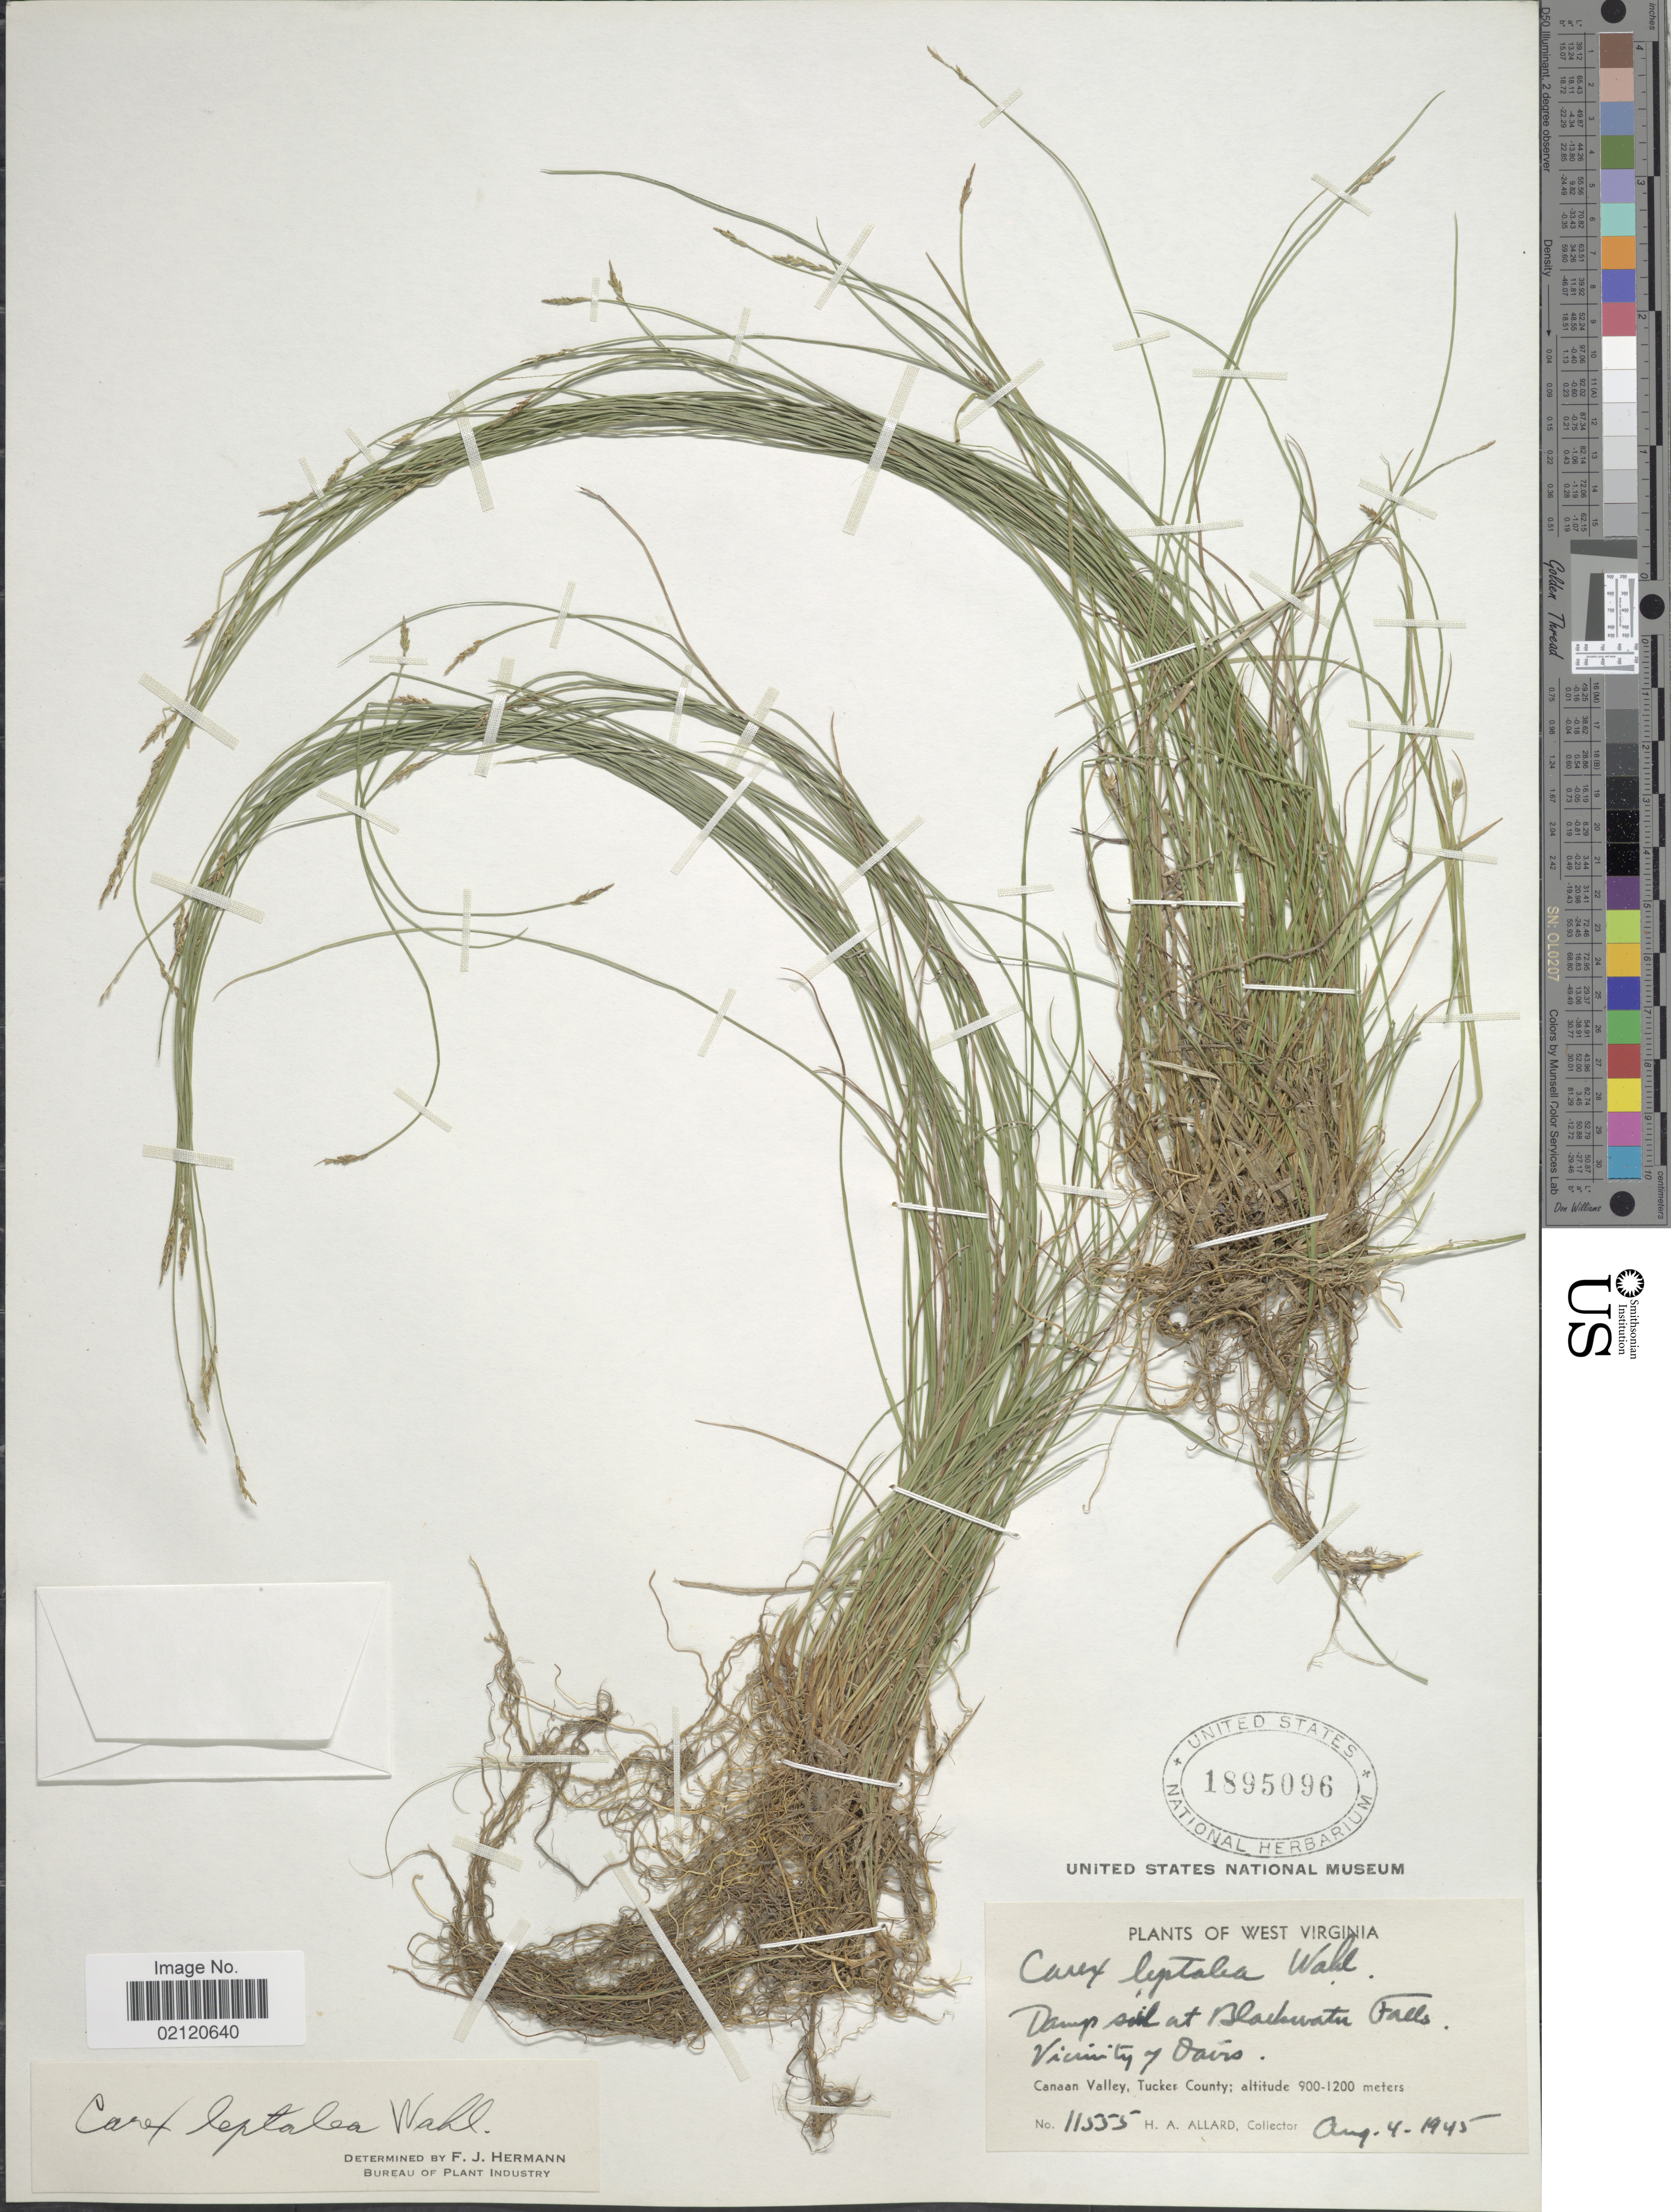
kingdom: Plantae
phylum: Tracheophyta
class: Liliopsida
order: Poales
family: Cyperaceae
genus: Carex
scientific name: Carex leptalea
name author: Wahlenb.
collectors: H. A. Allard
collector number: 11555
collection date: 1945-08-04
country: United States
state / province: West Virginia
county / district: Tucker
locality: West Virginia, Damp soil at Blackwater Falls, Vicinity of Davis, Canaan Valley, Tucker County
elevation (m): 900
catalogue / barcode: US 1895096